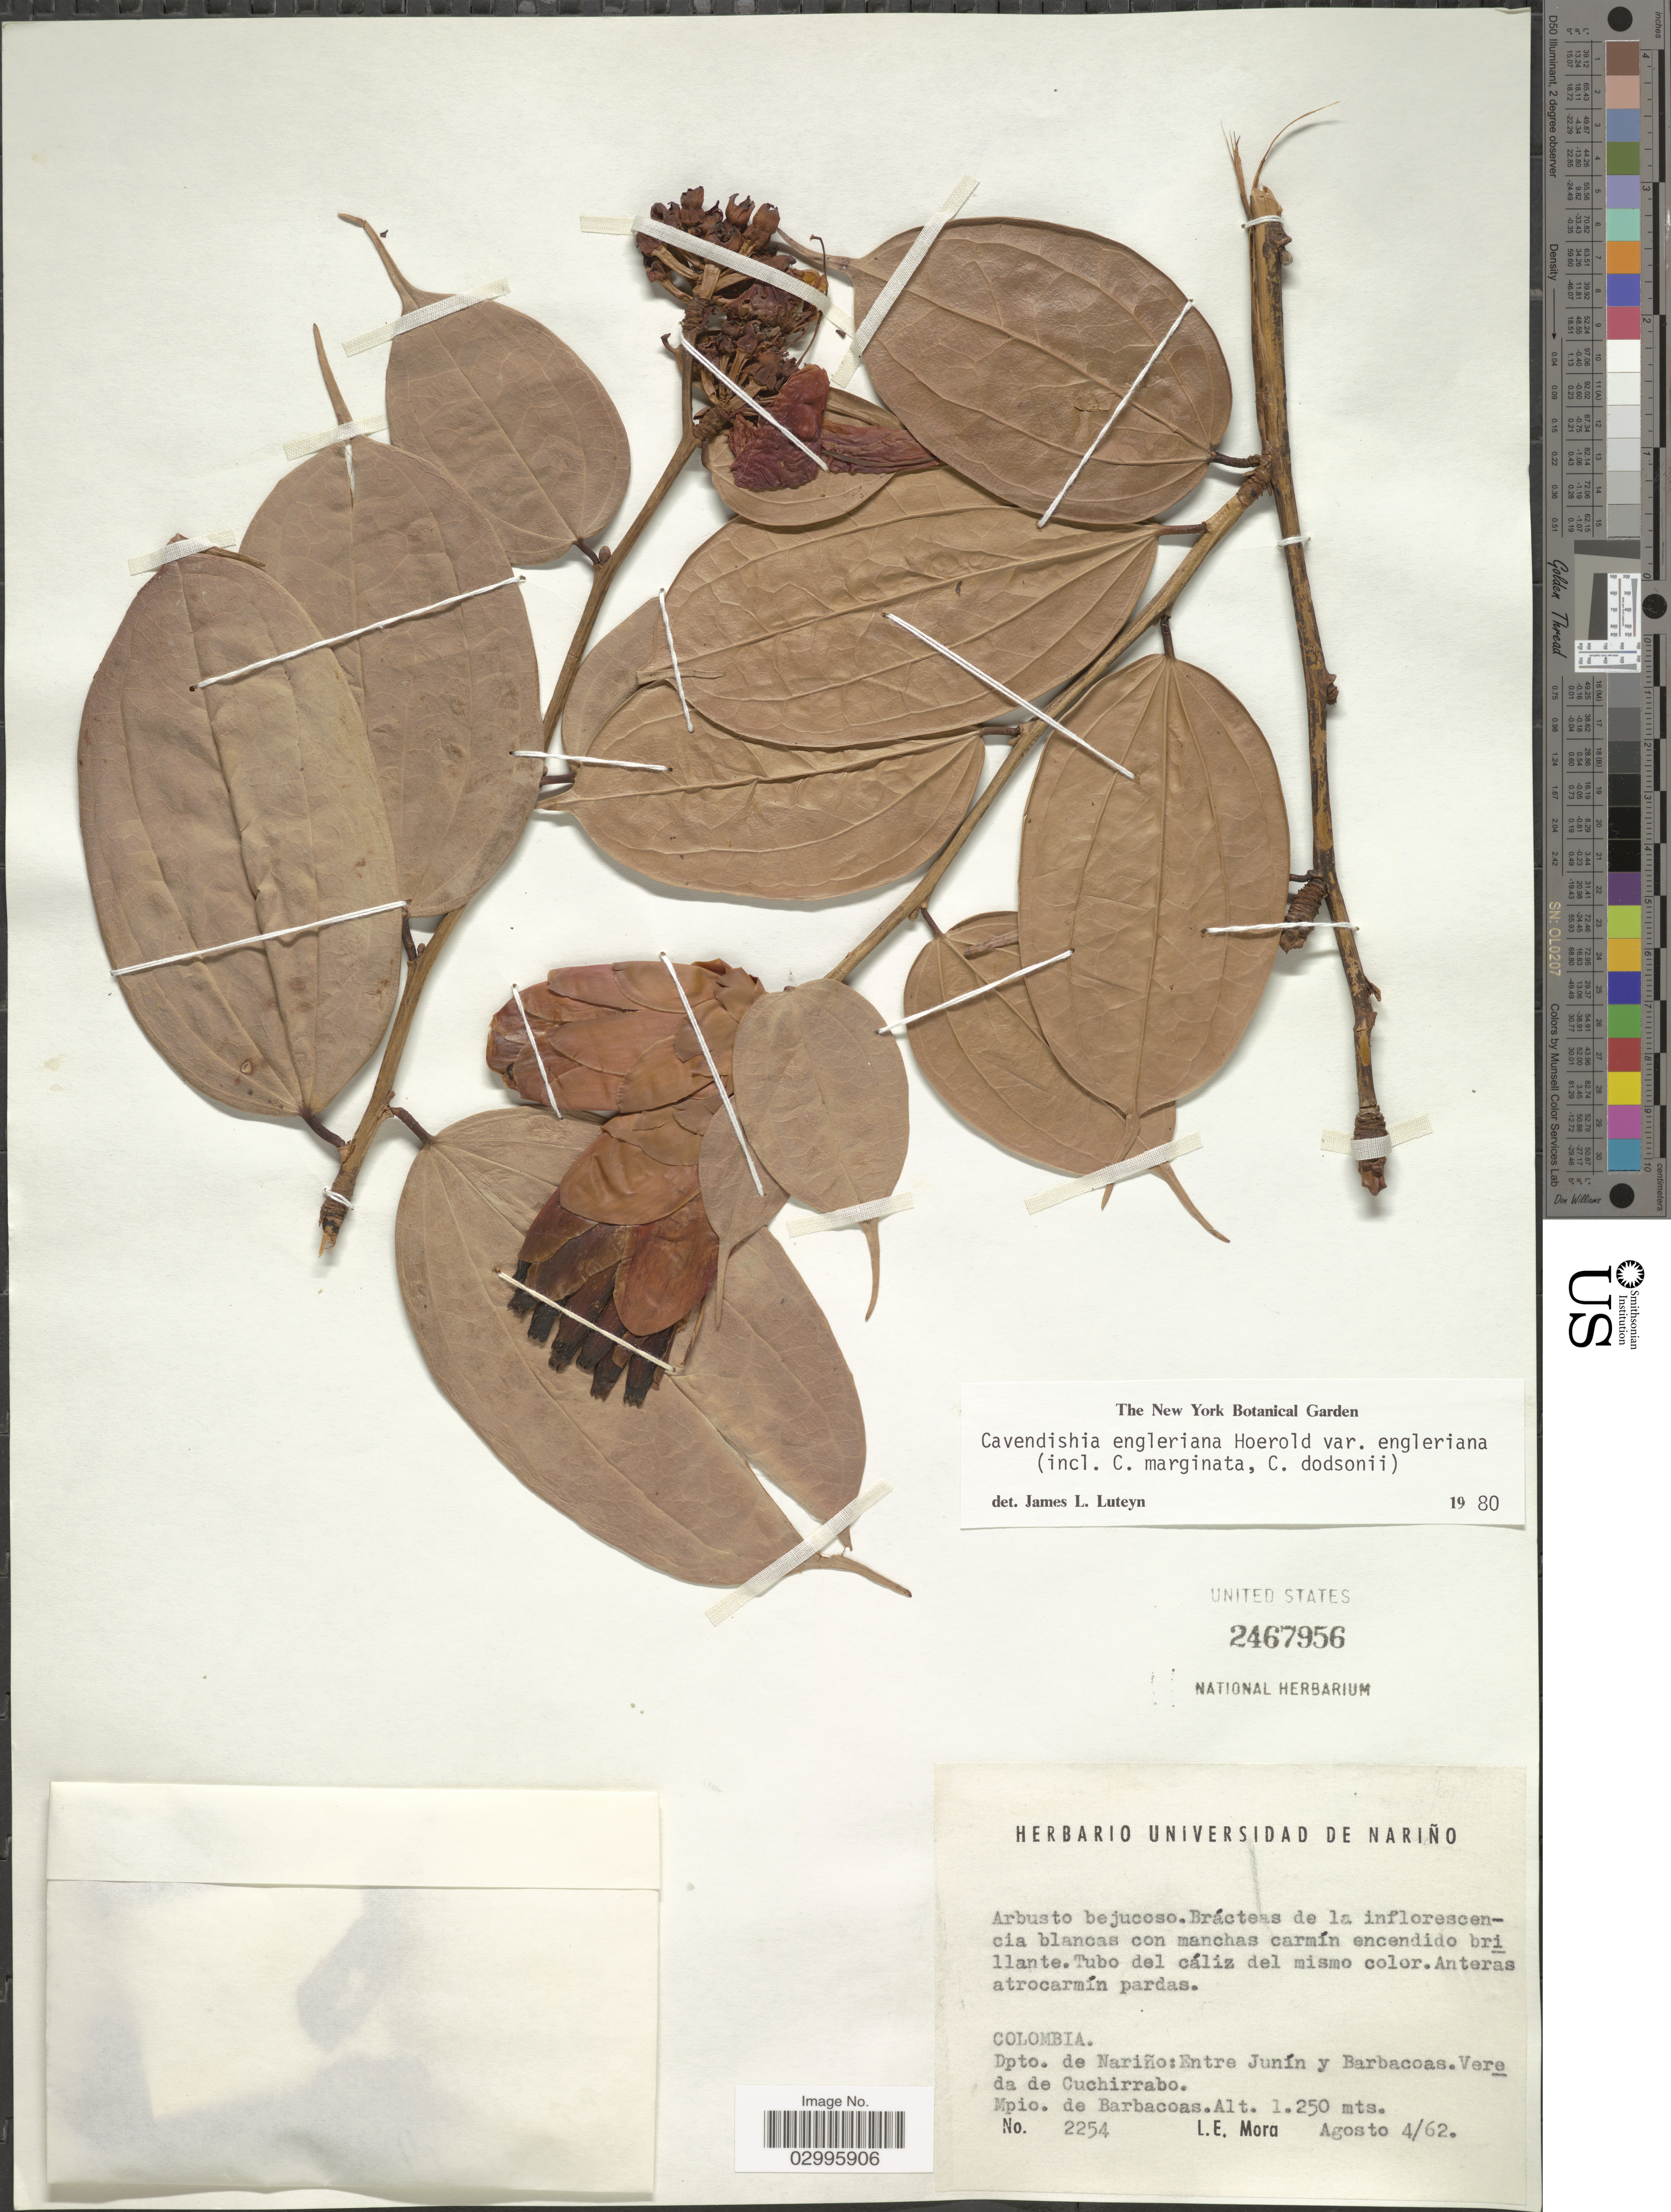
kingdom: Plantae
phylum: Tracheophyta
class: Magnoliopsida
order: Ericales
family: Ericaceae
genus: Cavendishia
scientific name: Cavendishia engleriana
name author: Hoerold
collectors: L. Mora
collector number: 2254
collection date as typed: Transcribed d/m/y: 4/8/62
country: Colombia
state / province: Nariño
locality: Dpto. de Nariño: Entre Junín y Barbacoas. Vereda de Cuchirrabo.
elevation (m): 1250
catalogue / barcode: US 2467956